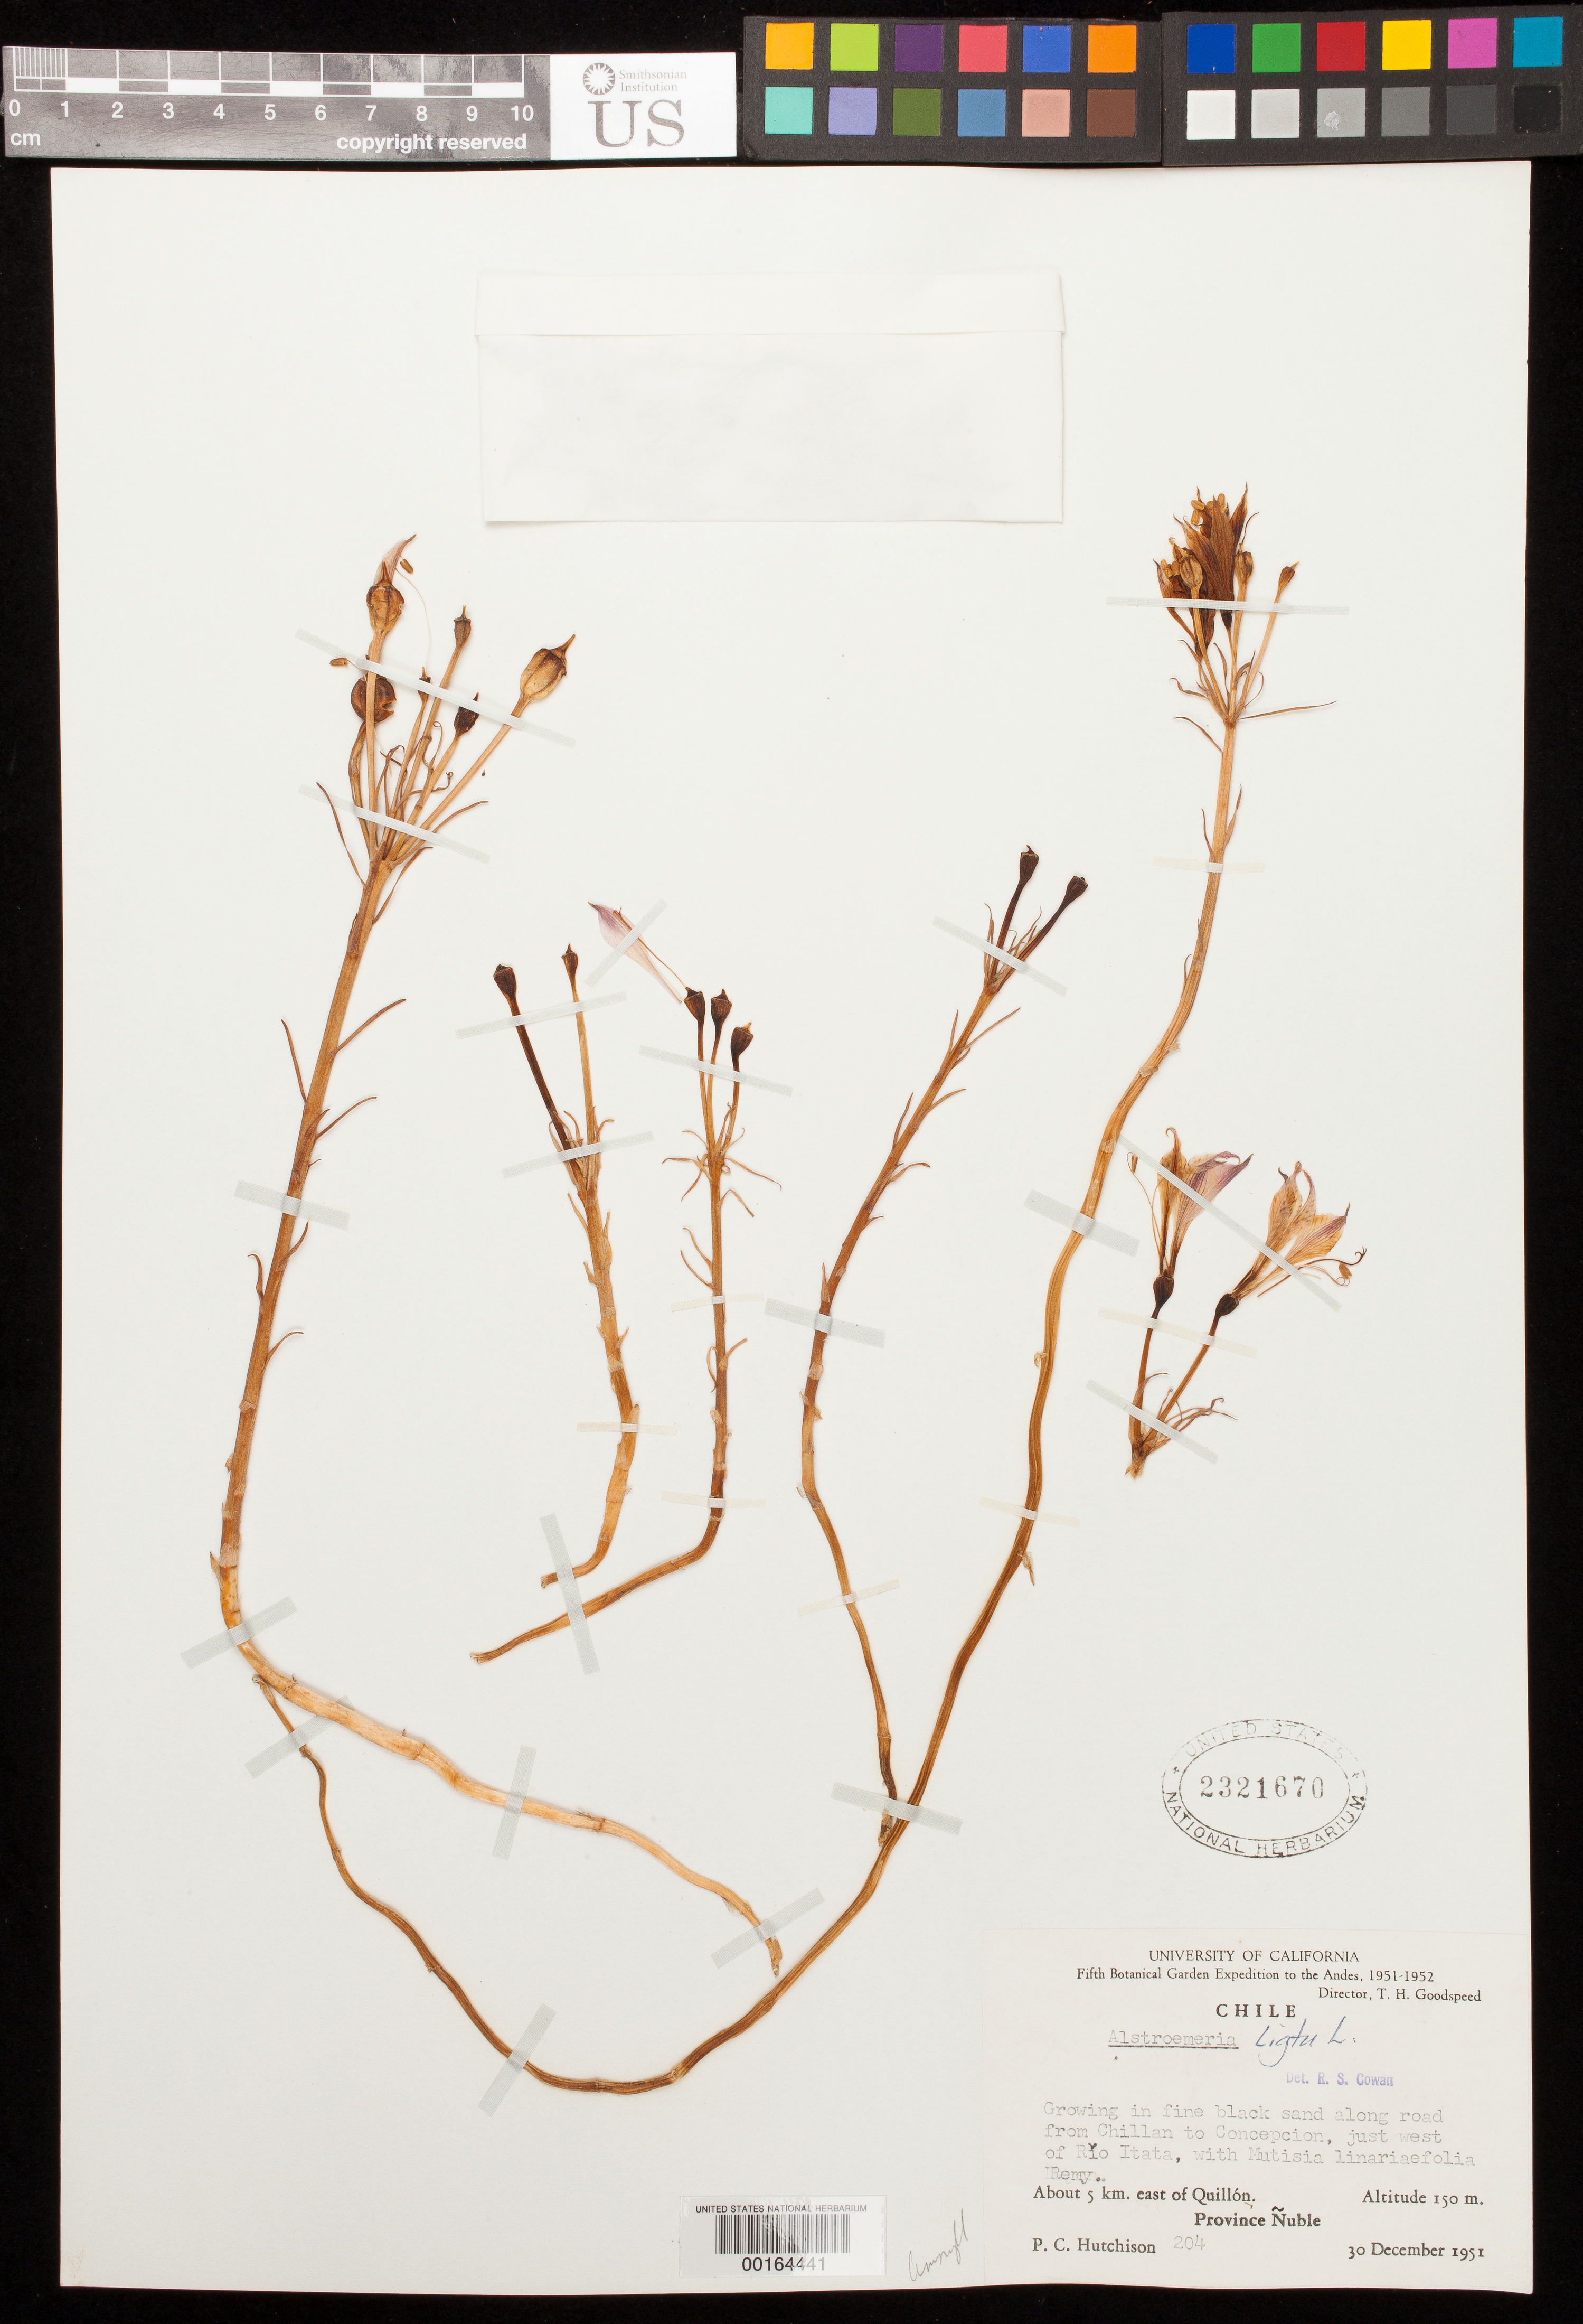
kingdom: Plantae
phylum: Tracheophyta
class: Liliopsida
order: Liliales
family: Alstroemeriaceae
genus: Alstroemeria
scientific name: Alstroemeria ligtu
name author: L.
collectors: P. C. Hutchison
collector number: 204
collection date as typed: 30 Dec 1951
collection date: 1951-12-30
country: Chile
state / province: Bio-Bío (VIII)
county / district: Ñuble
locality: About 5 km e of quillon; along road from chillan to concepcion, just w of rio itata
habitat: Fine black sand along road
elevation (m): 150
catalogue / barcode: US 2321670